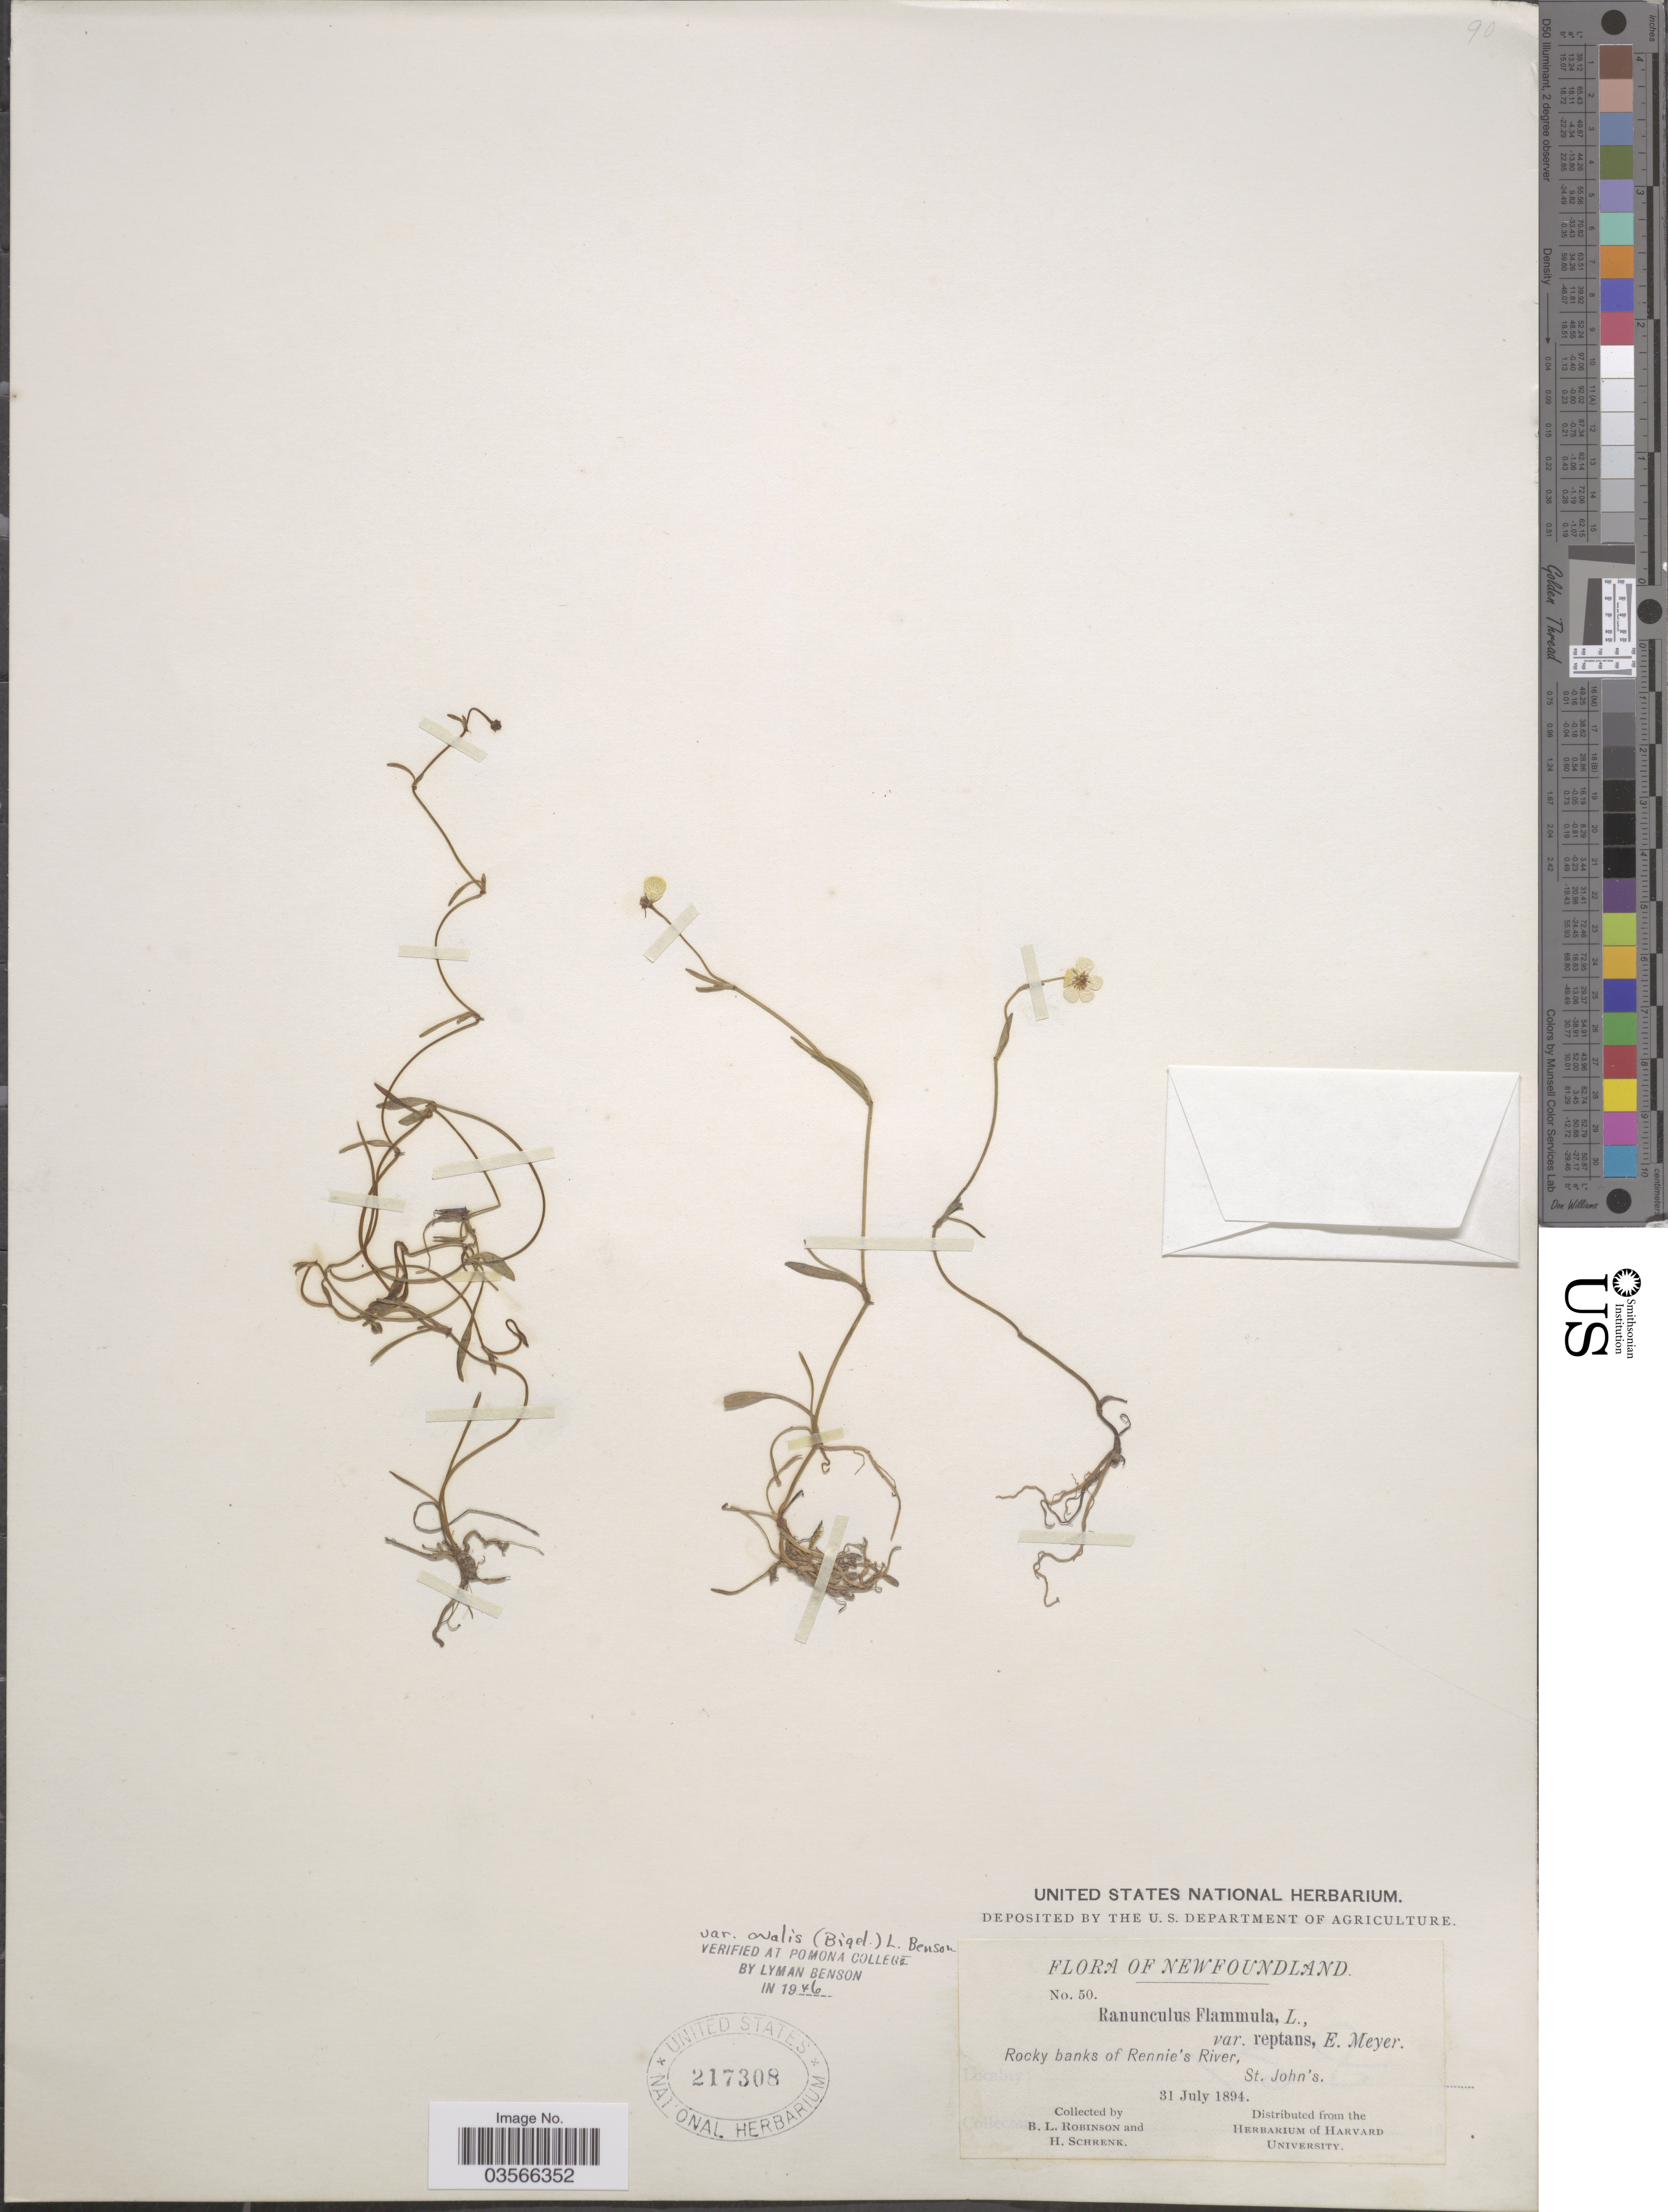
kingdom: Plantae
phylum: Tracheophyta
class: Magnoliopsida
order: Ranunculales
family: Ranunculaceae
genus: Ranunculus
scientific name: Ranunculus flammula var. ovalis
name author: (J.M. Bigelow) L.D. Benson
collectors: B. L. Robinson & H. Schrenk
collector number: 50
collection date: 1894-07-31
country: Canada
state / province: Newfoundland and Labrador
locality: Rocky banks of Rennie's River, St. John's.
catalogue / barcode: US 217308